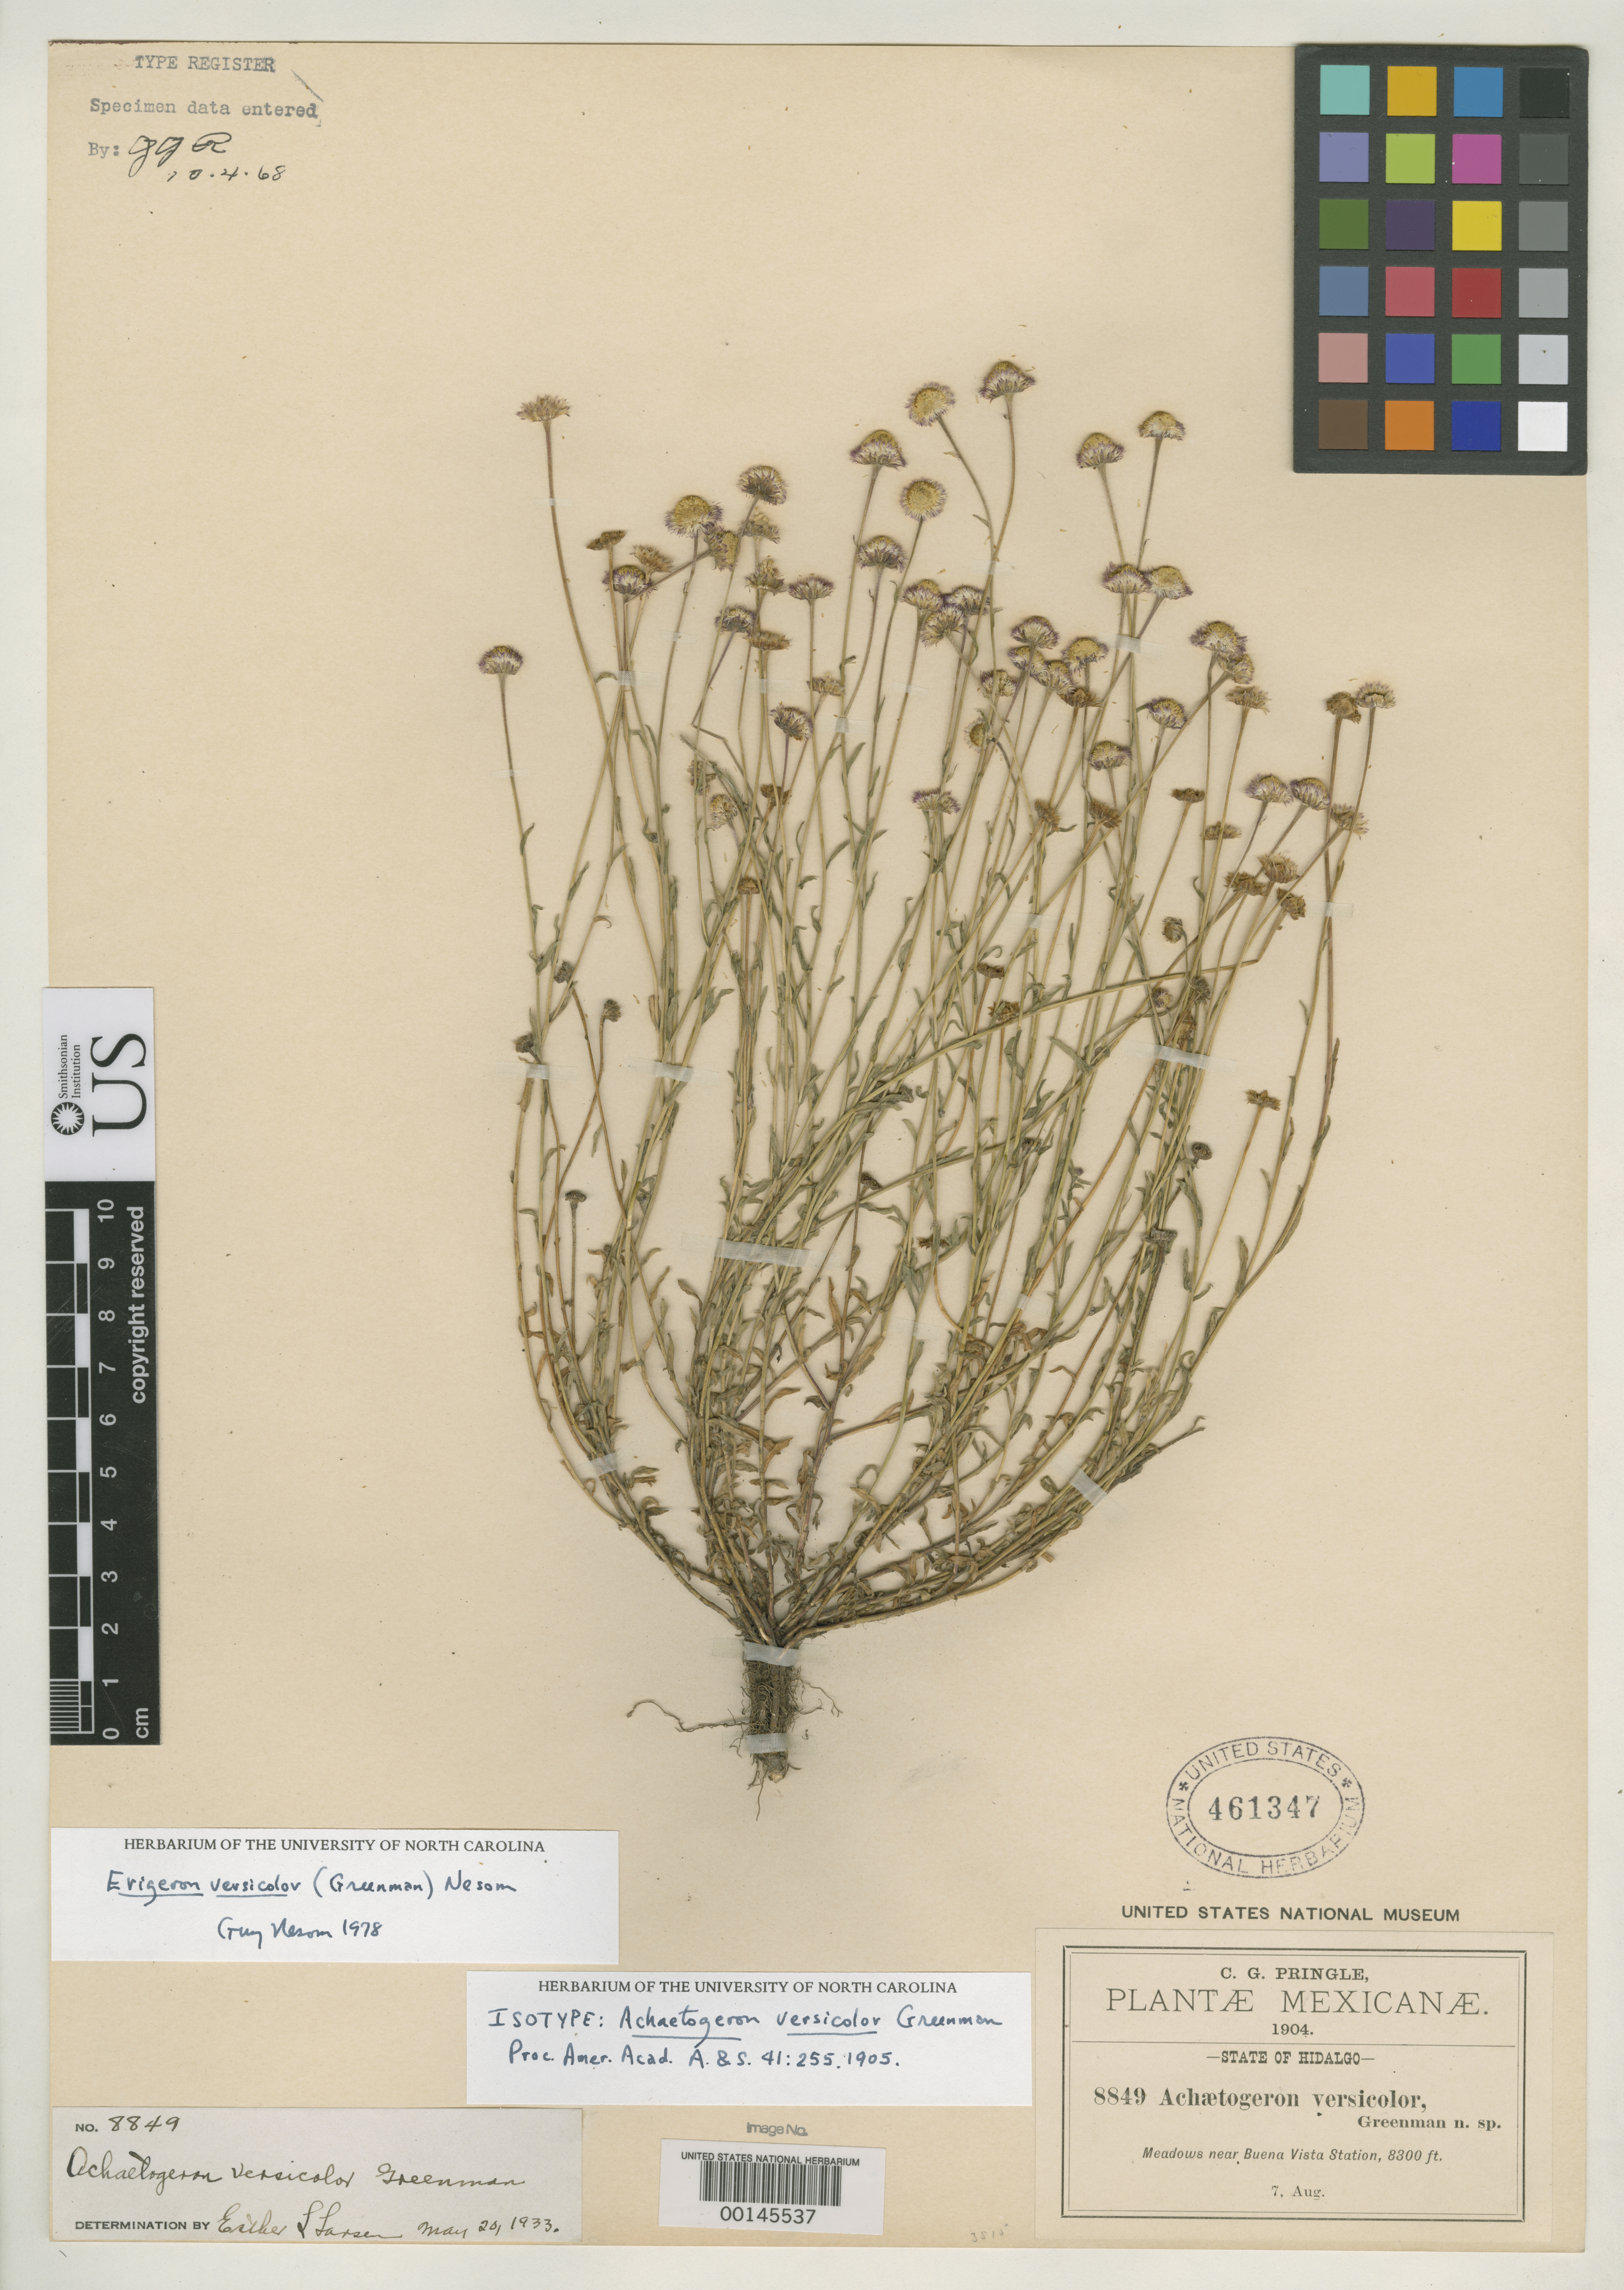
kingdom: Plantae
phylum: Tracheophyta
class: Magnoliopsida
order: Asterales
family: Asteraceae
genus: Achaetogeron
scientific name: Achaetogeron versicolor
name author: Greenm.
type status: Isotype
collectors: C. G. Pringle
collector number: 8849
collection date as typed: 07 Aug 1904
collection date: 1904-08-07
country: Mexico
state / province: Hidalgo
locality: Near Buena Vista Station.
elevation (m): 2530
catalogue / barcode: US 461347